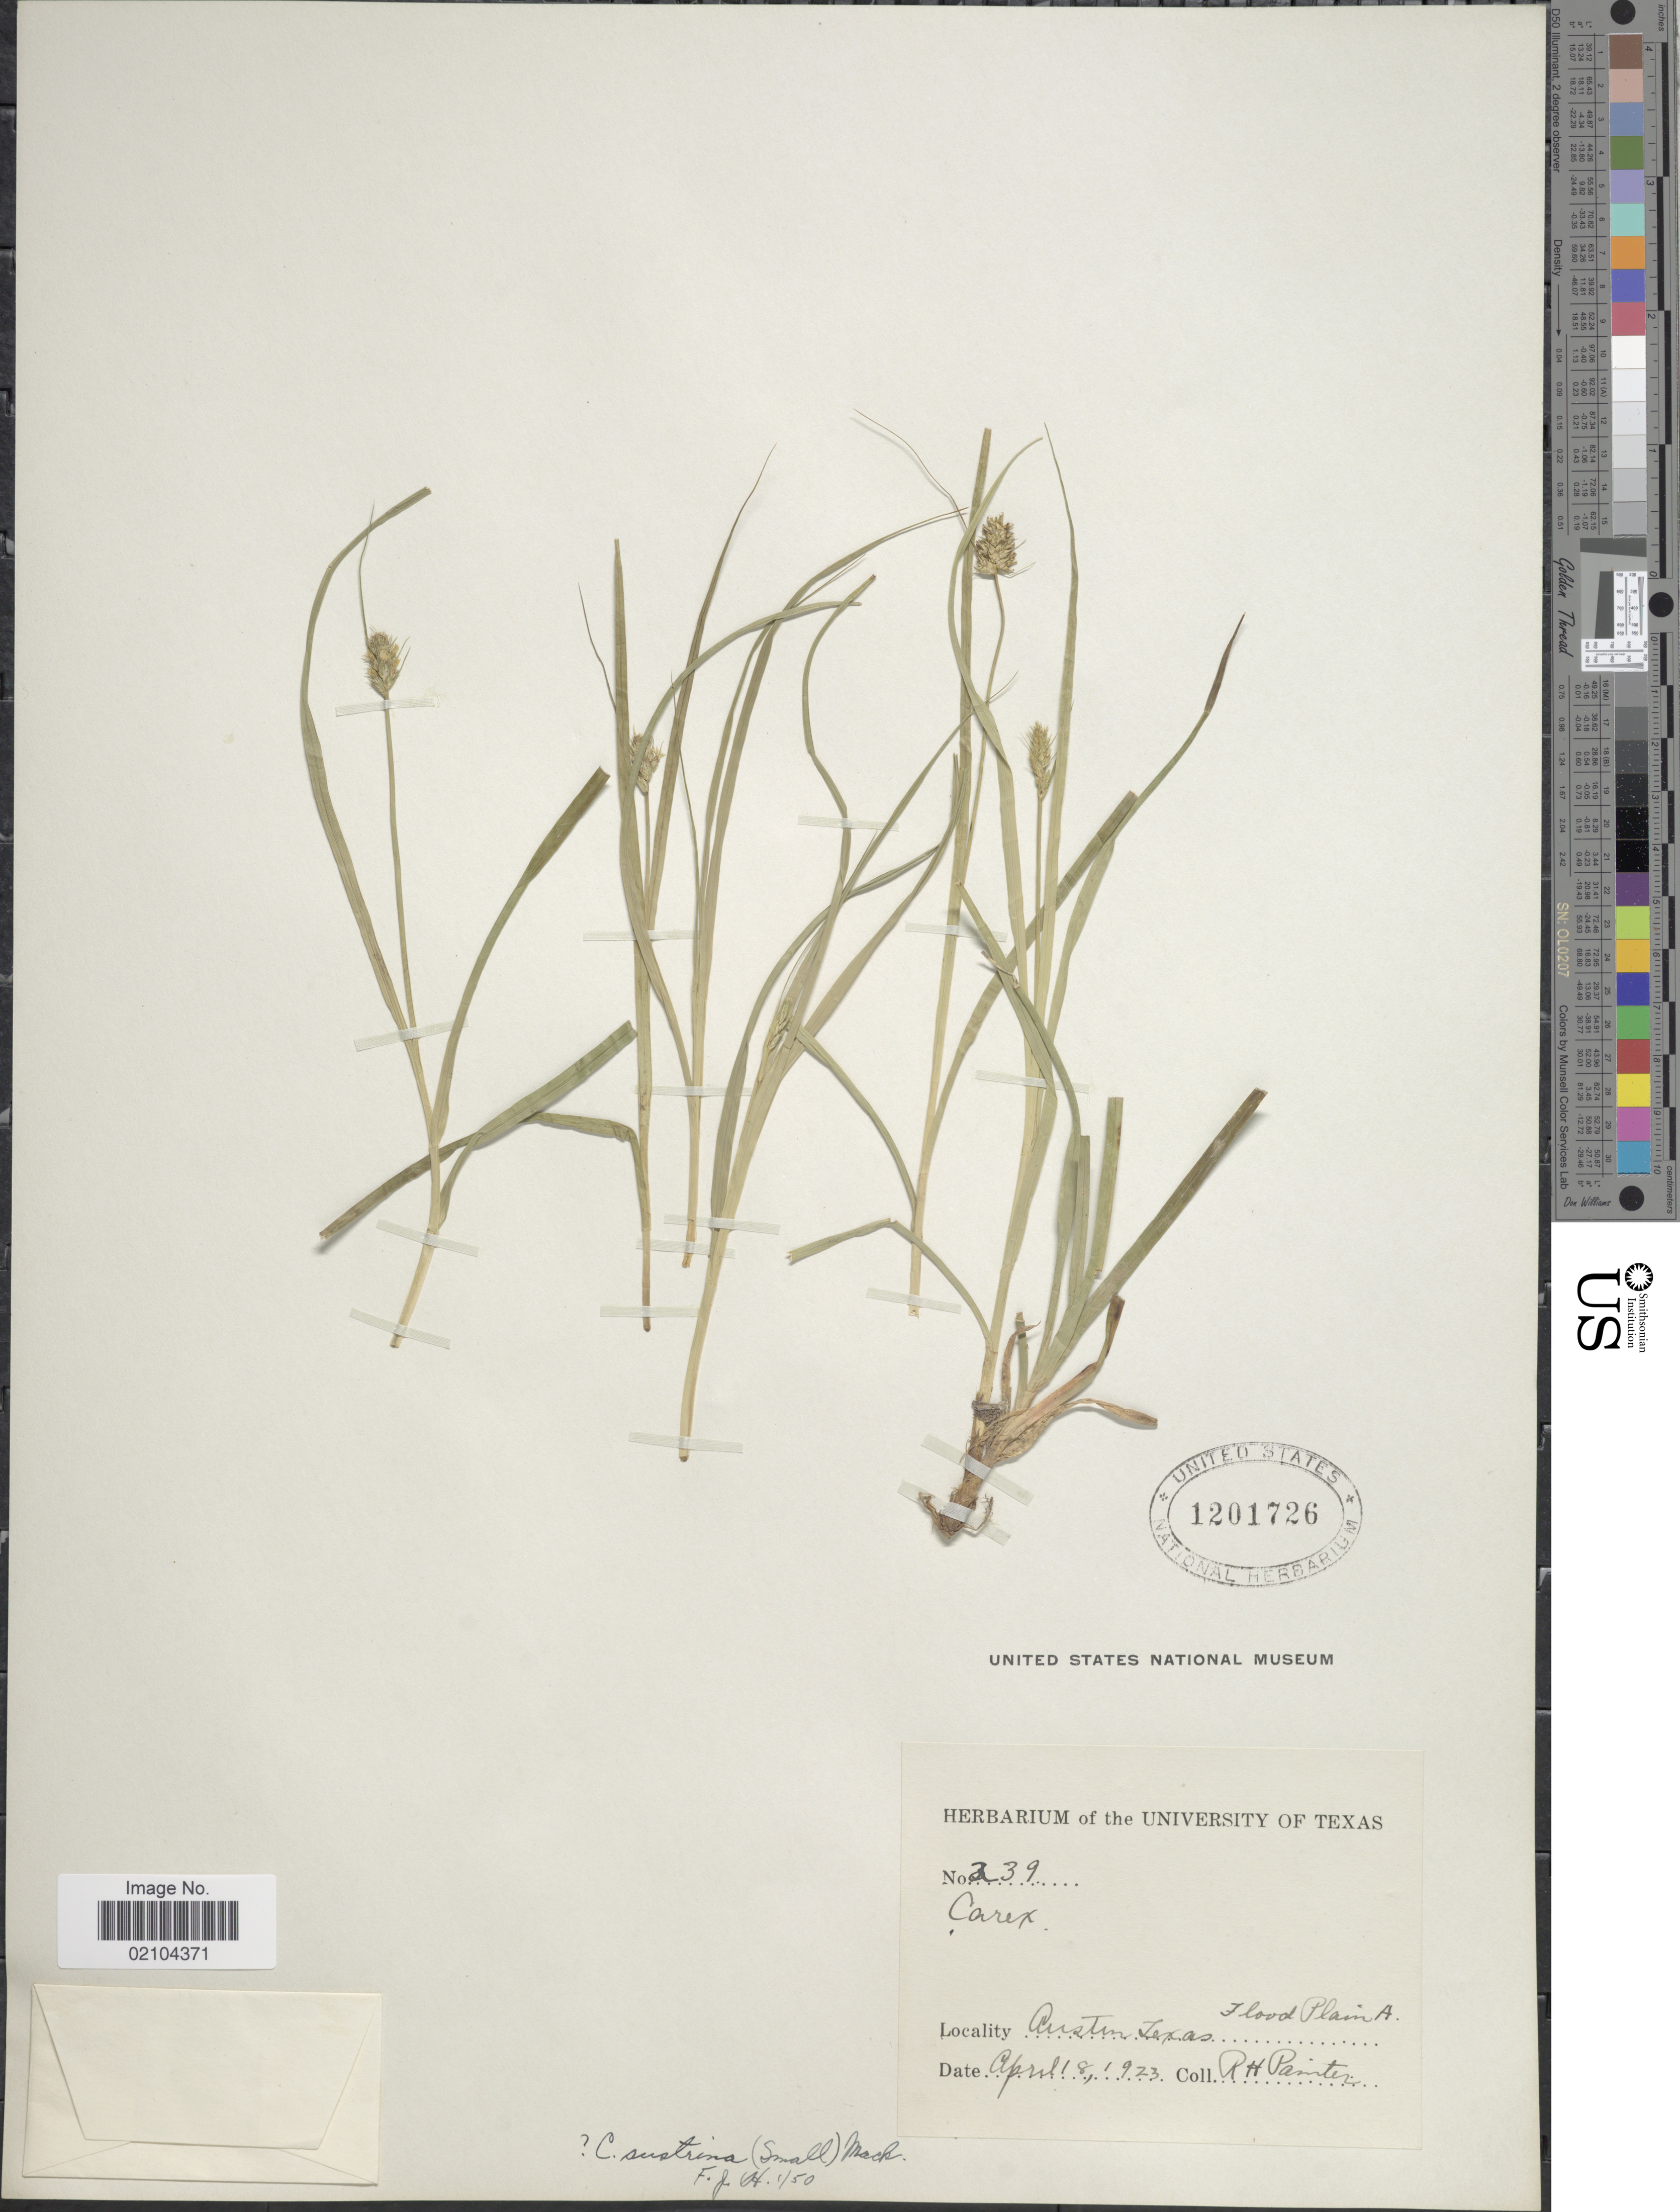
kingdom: Plantae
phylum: Tracheophyta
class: Liliopsida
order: Poales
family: Cyperaceae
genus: Carex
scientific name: Carex austrina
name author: Mack.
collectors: Painter, R. H.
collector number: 239*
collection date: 1923-04-18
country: United States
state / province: Texas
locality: Austin, Flood Plain A.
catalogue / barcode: US 1201726